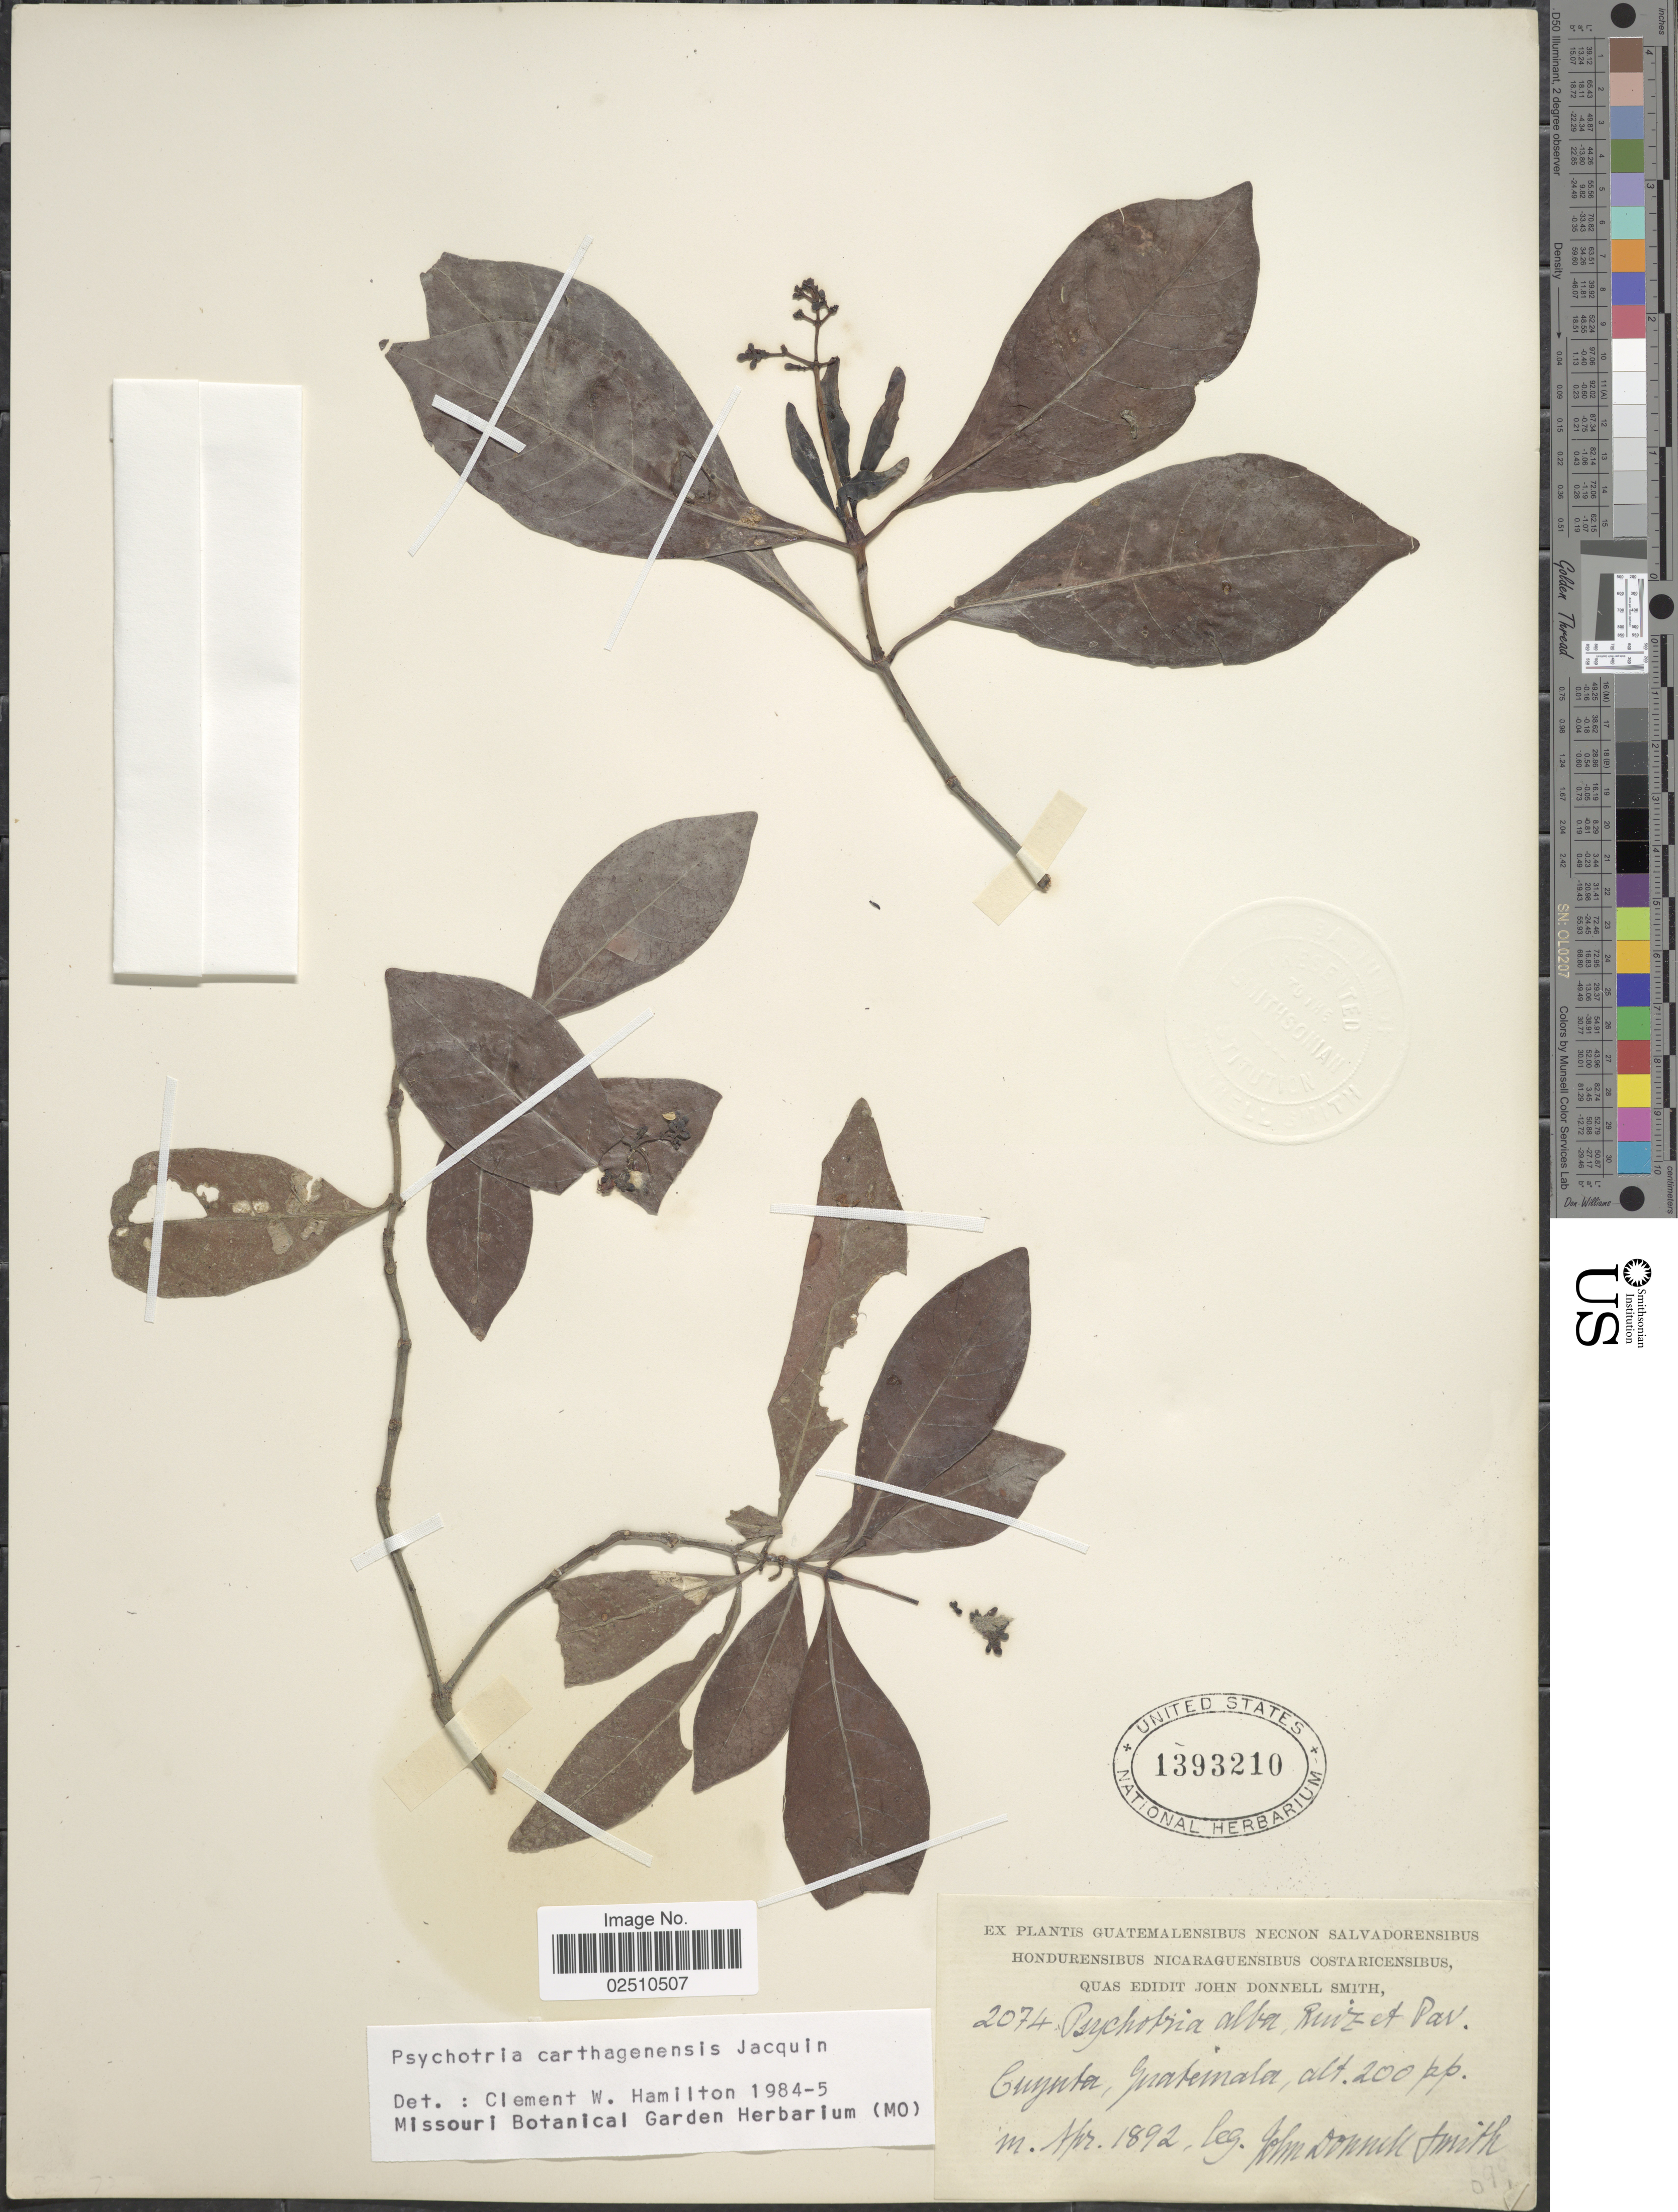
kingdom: Plantae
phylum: Tracheophyta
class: Magnoliopsida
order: Gentianales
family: Rubiaceae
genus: Psychotria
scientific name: Psychotria carthagenensis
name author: Jacq.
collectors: J. Donnell Smith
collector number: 2074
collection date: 1892-04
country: Guatemala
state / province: Escuintla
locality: Cuyuta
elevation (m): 61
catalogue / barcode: US 1393210